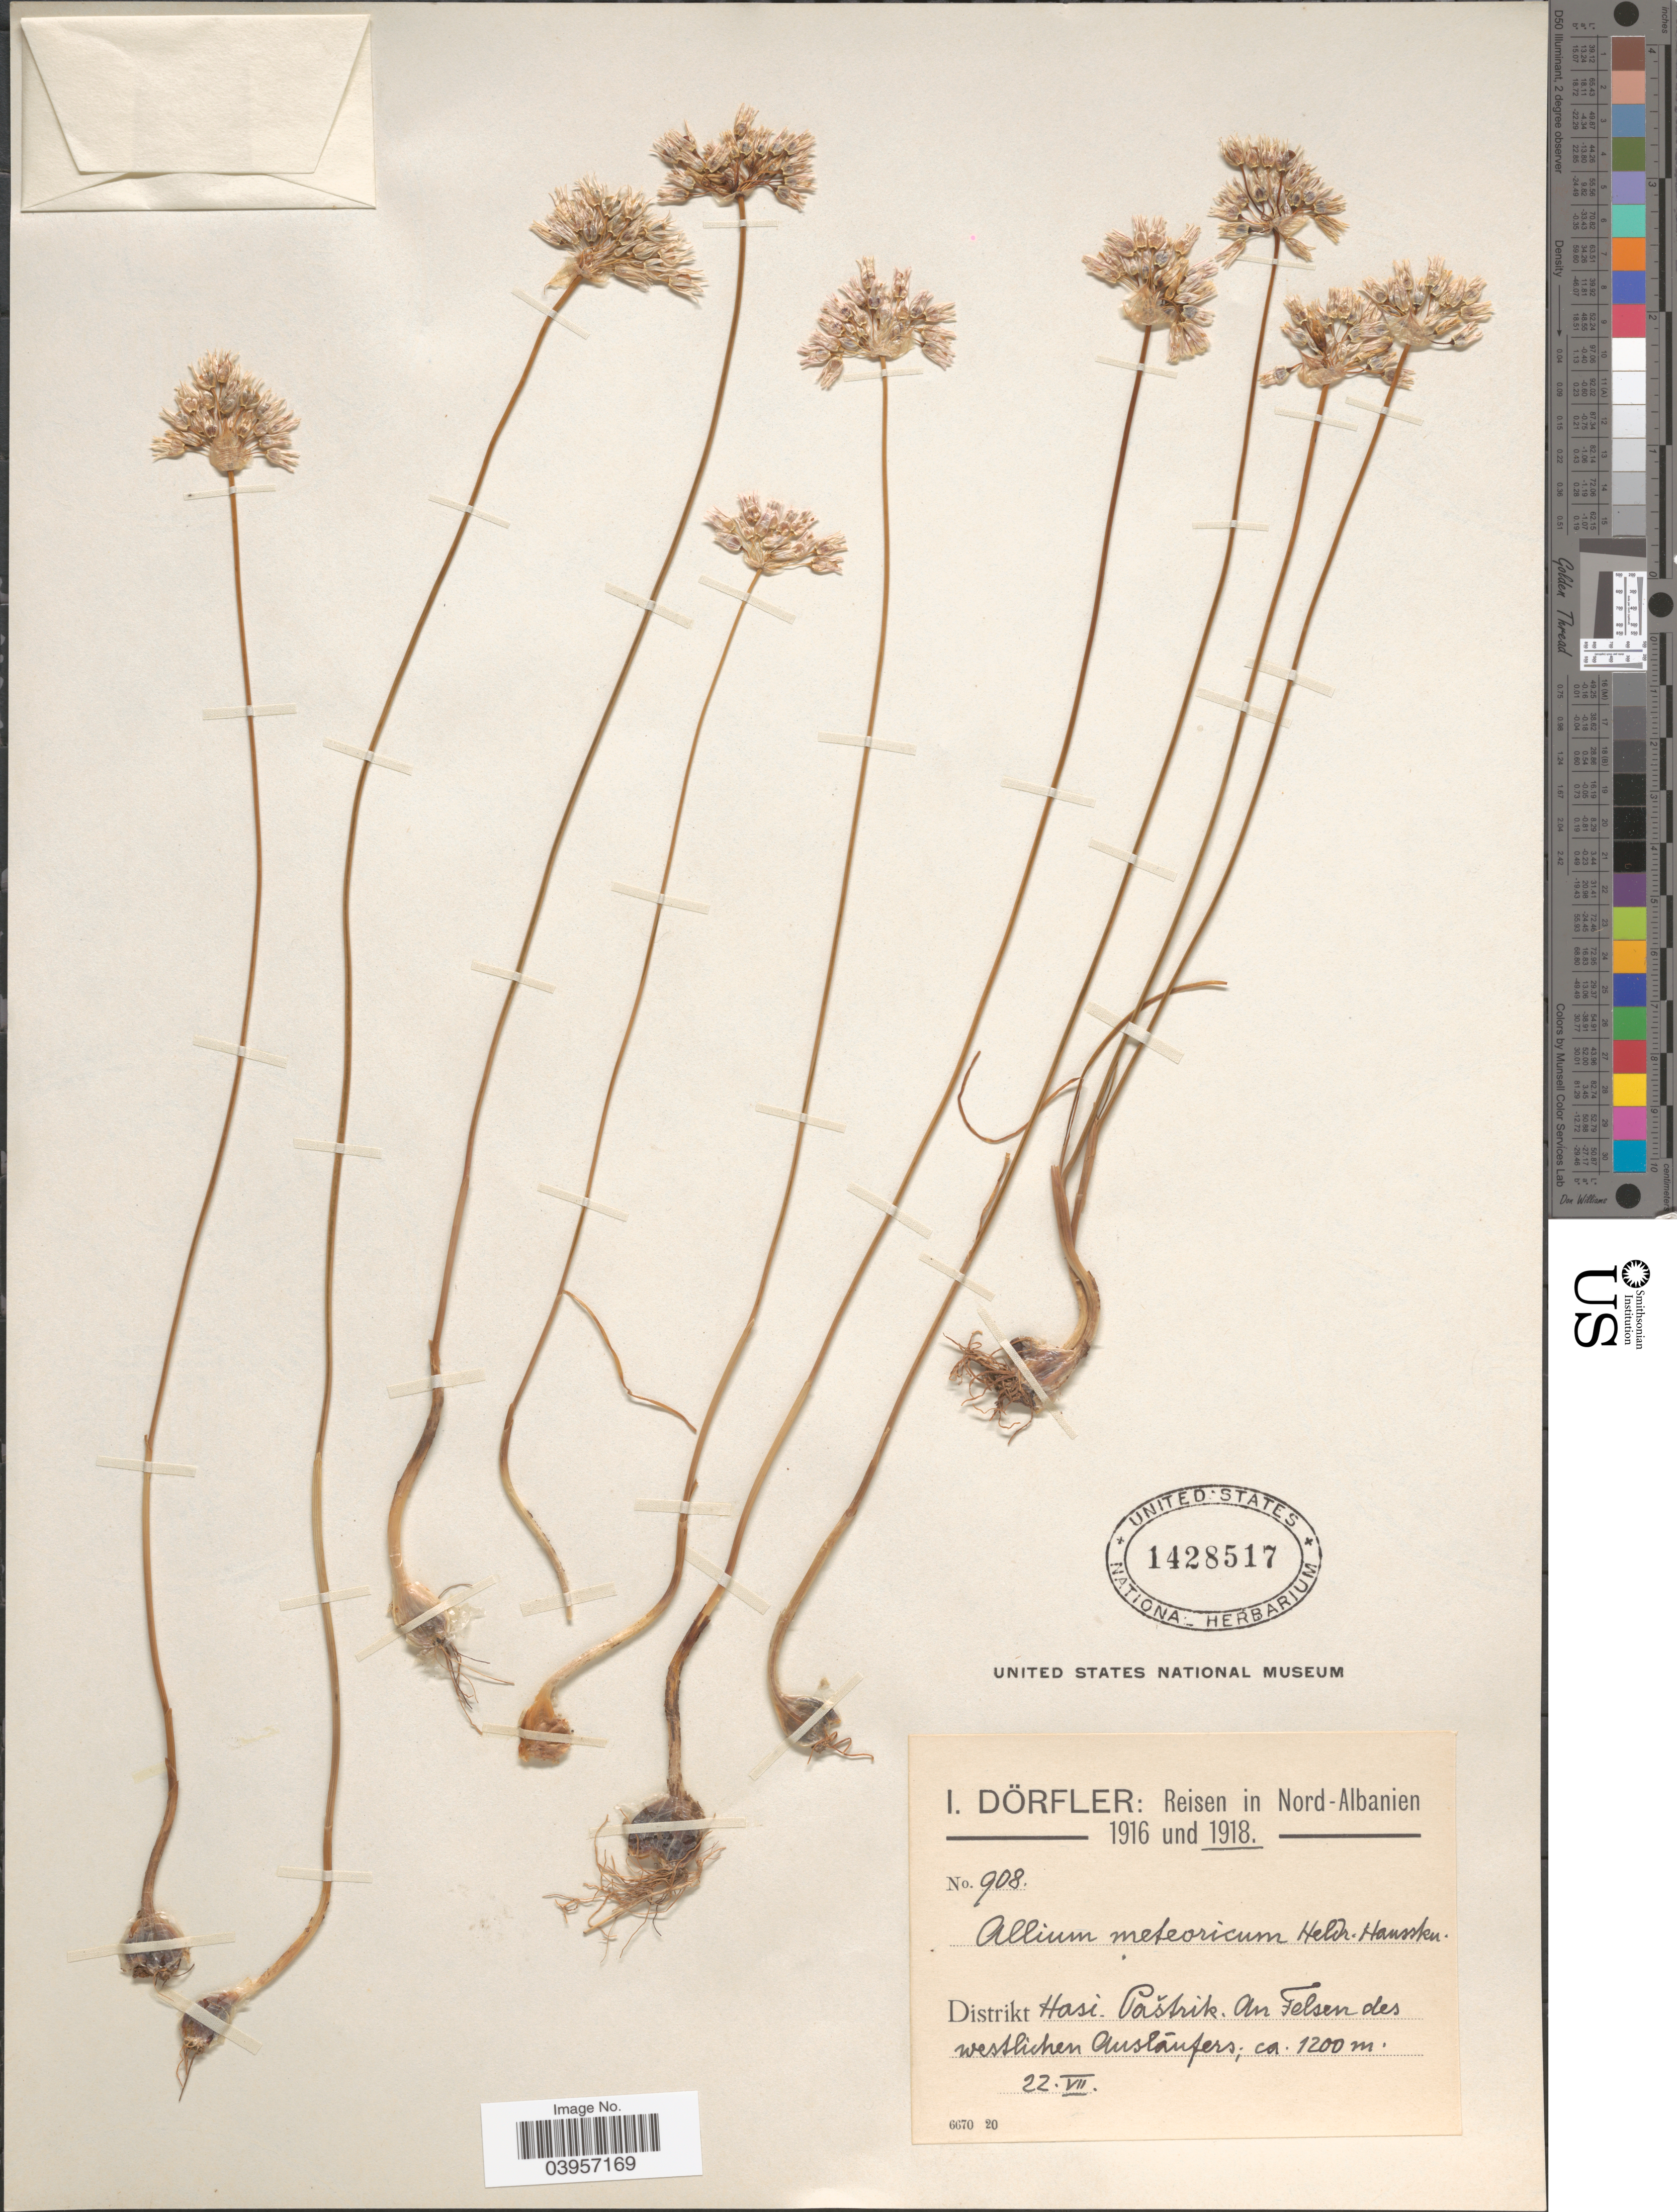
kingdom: Plantae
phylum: Tracheophyta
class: Liliopsida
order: Asparagales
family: Amaryllidaceae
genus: Allium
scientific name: Allium meteoricum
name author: Heldr. & Hausskn. ex Halácsy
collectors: I. Dörfler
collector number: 908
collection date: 1918-07-22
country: Albania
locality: Nord-Albanien. Distrikt Hasi. Paštrik. An Felsen des westlichen Ausláufers.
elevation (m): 1200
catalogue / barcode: US 1428517